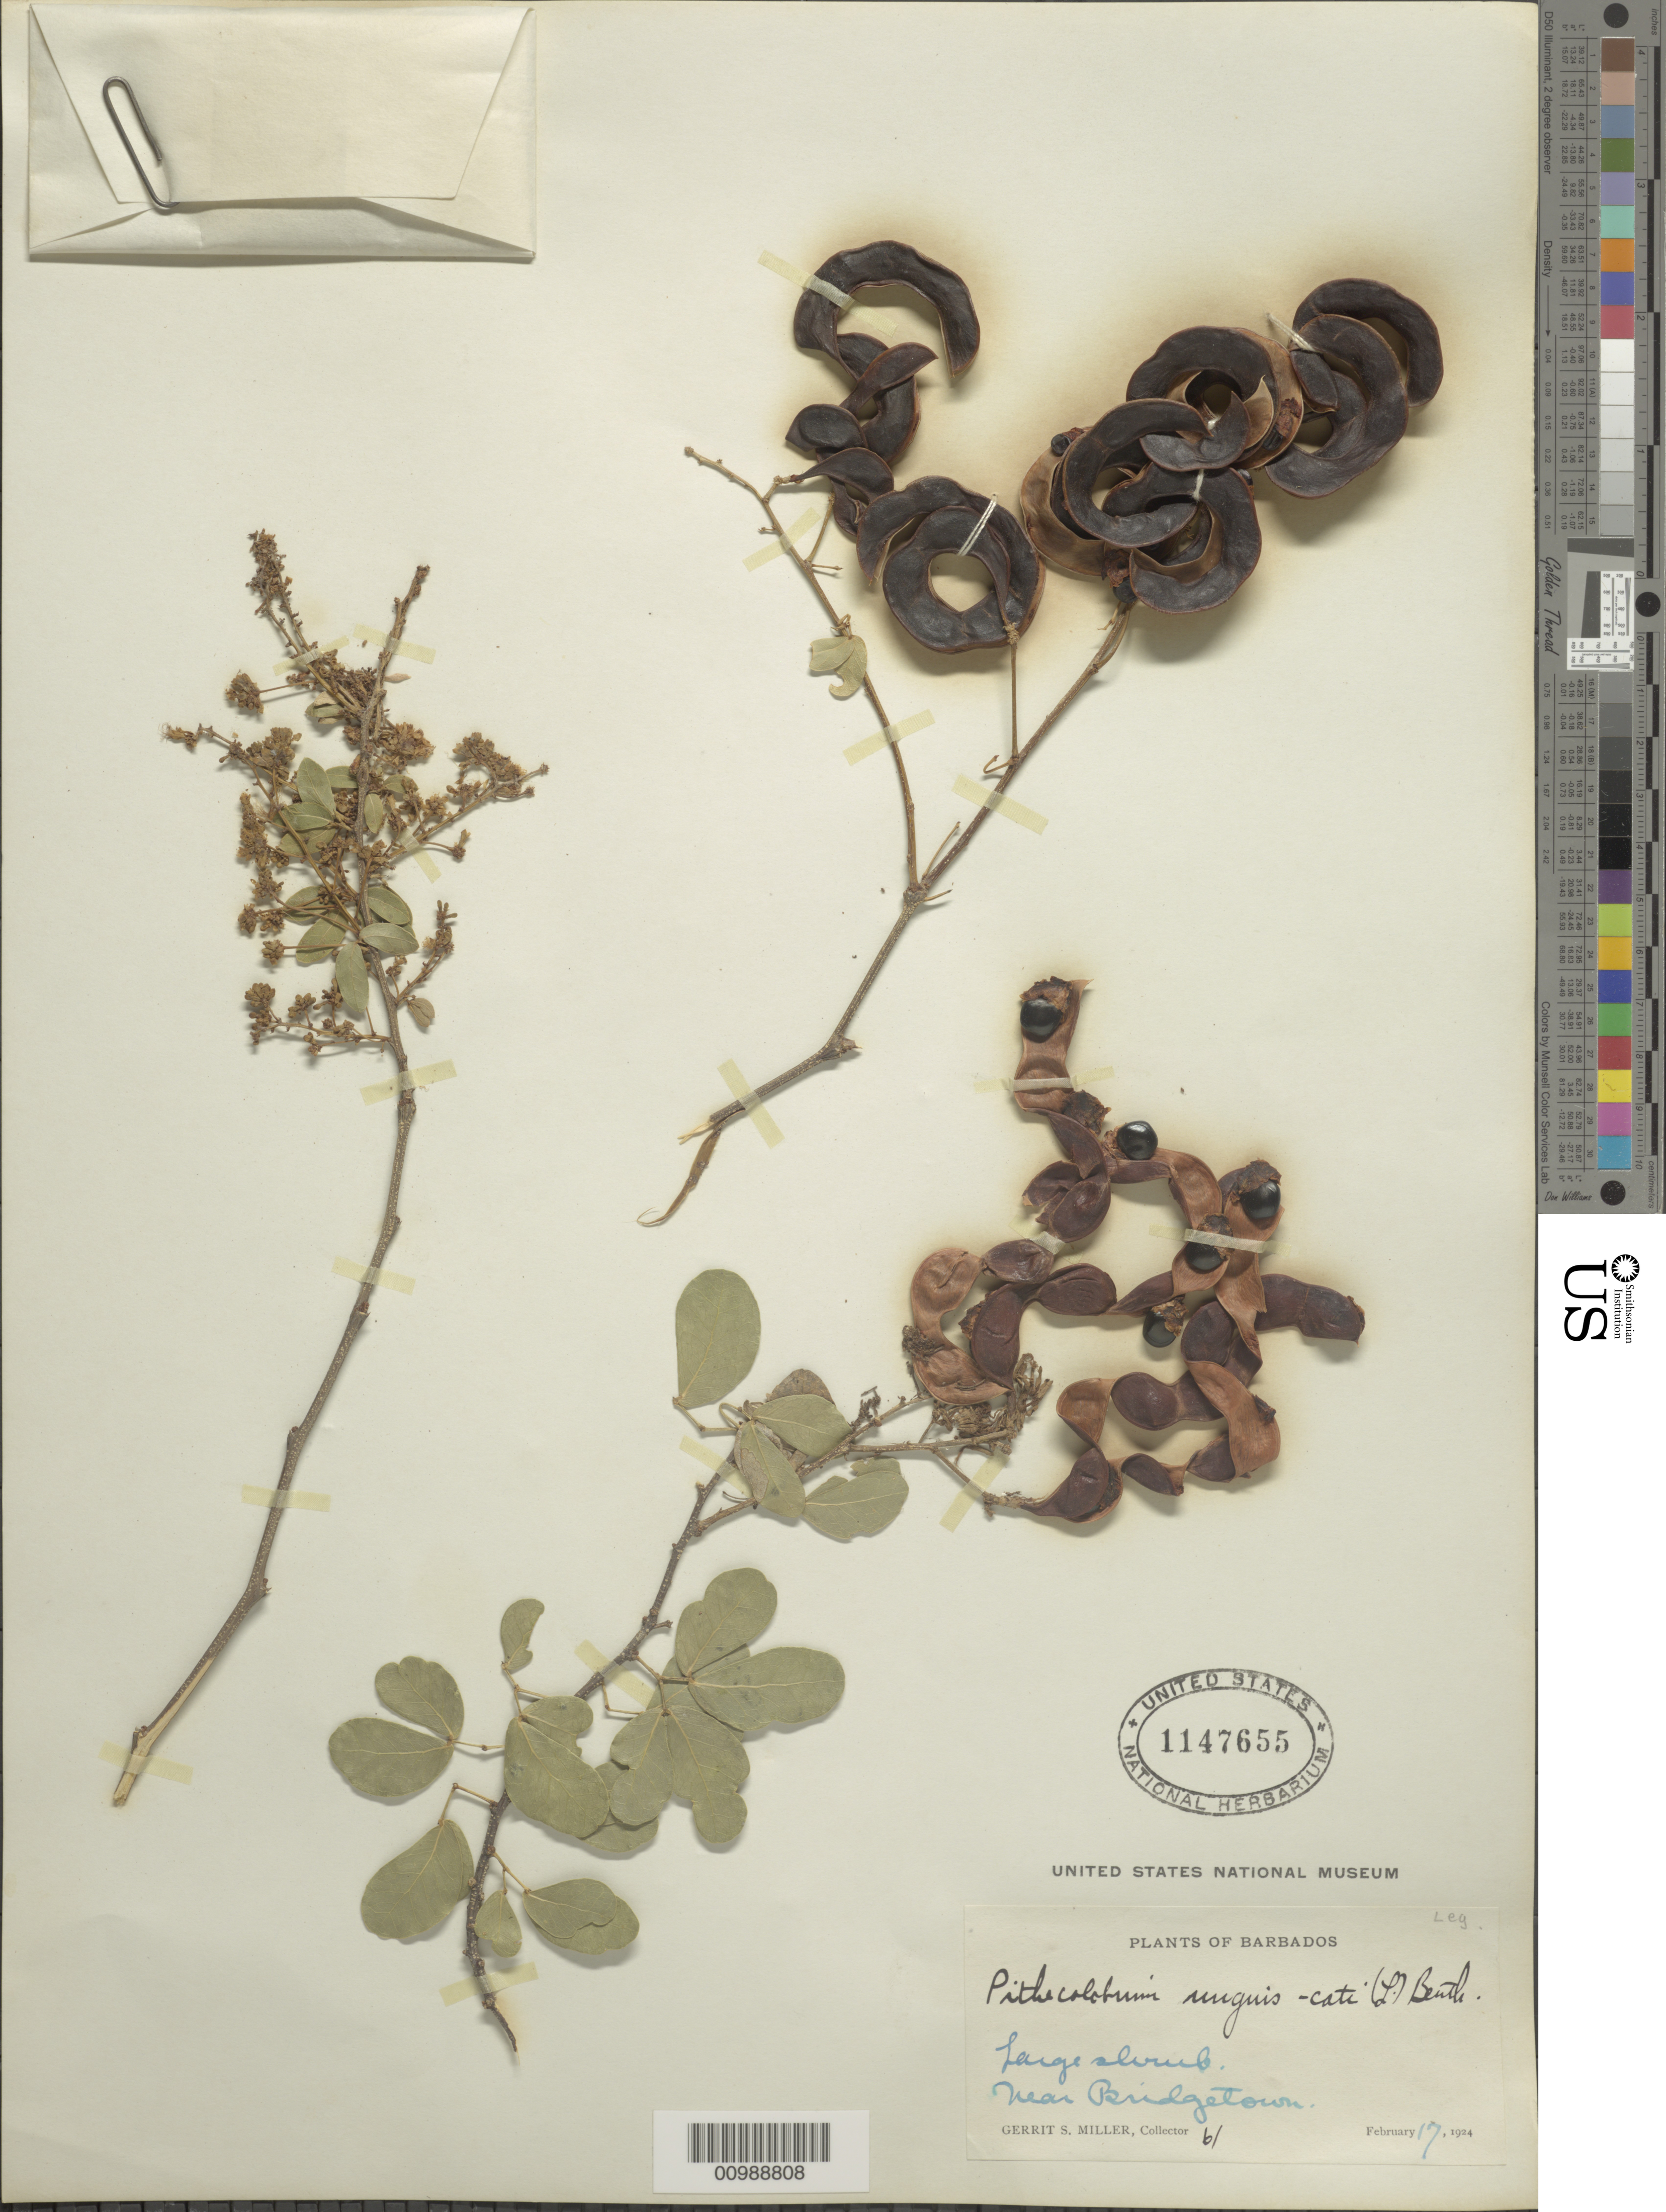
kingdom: Plantae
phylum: Tracheophyta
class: Magnoliopsida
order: Fabales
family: Fabaceae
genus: Pithecellobium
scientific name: Pithecellobium unguis-cati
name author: (L.) Benth.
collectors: F. Miller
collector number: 61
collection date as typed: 17 Feb 1924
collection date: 1924-02-17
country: Barbados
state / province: Saint Michael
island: Barbados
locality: Near Bridgetown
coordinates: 0 N, 0 E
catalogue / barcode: US 1147655